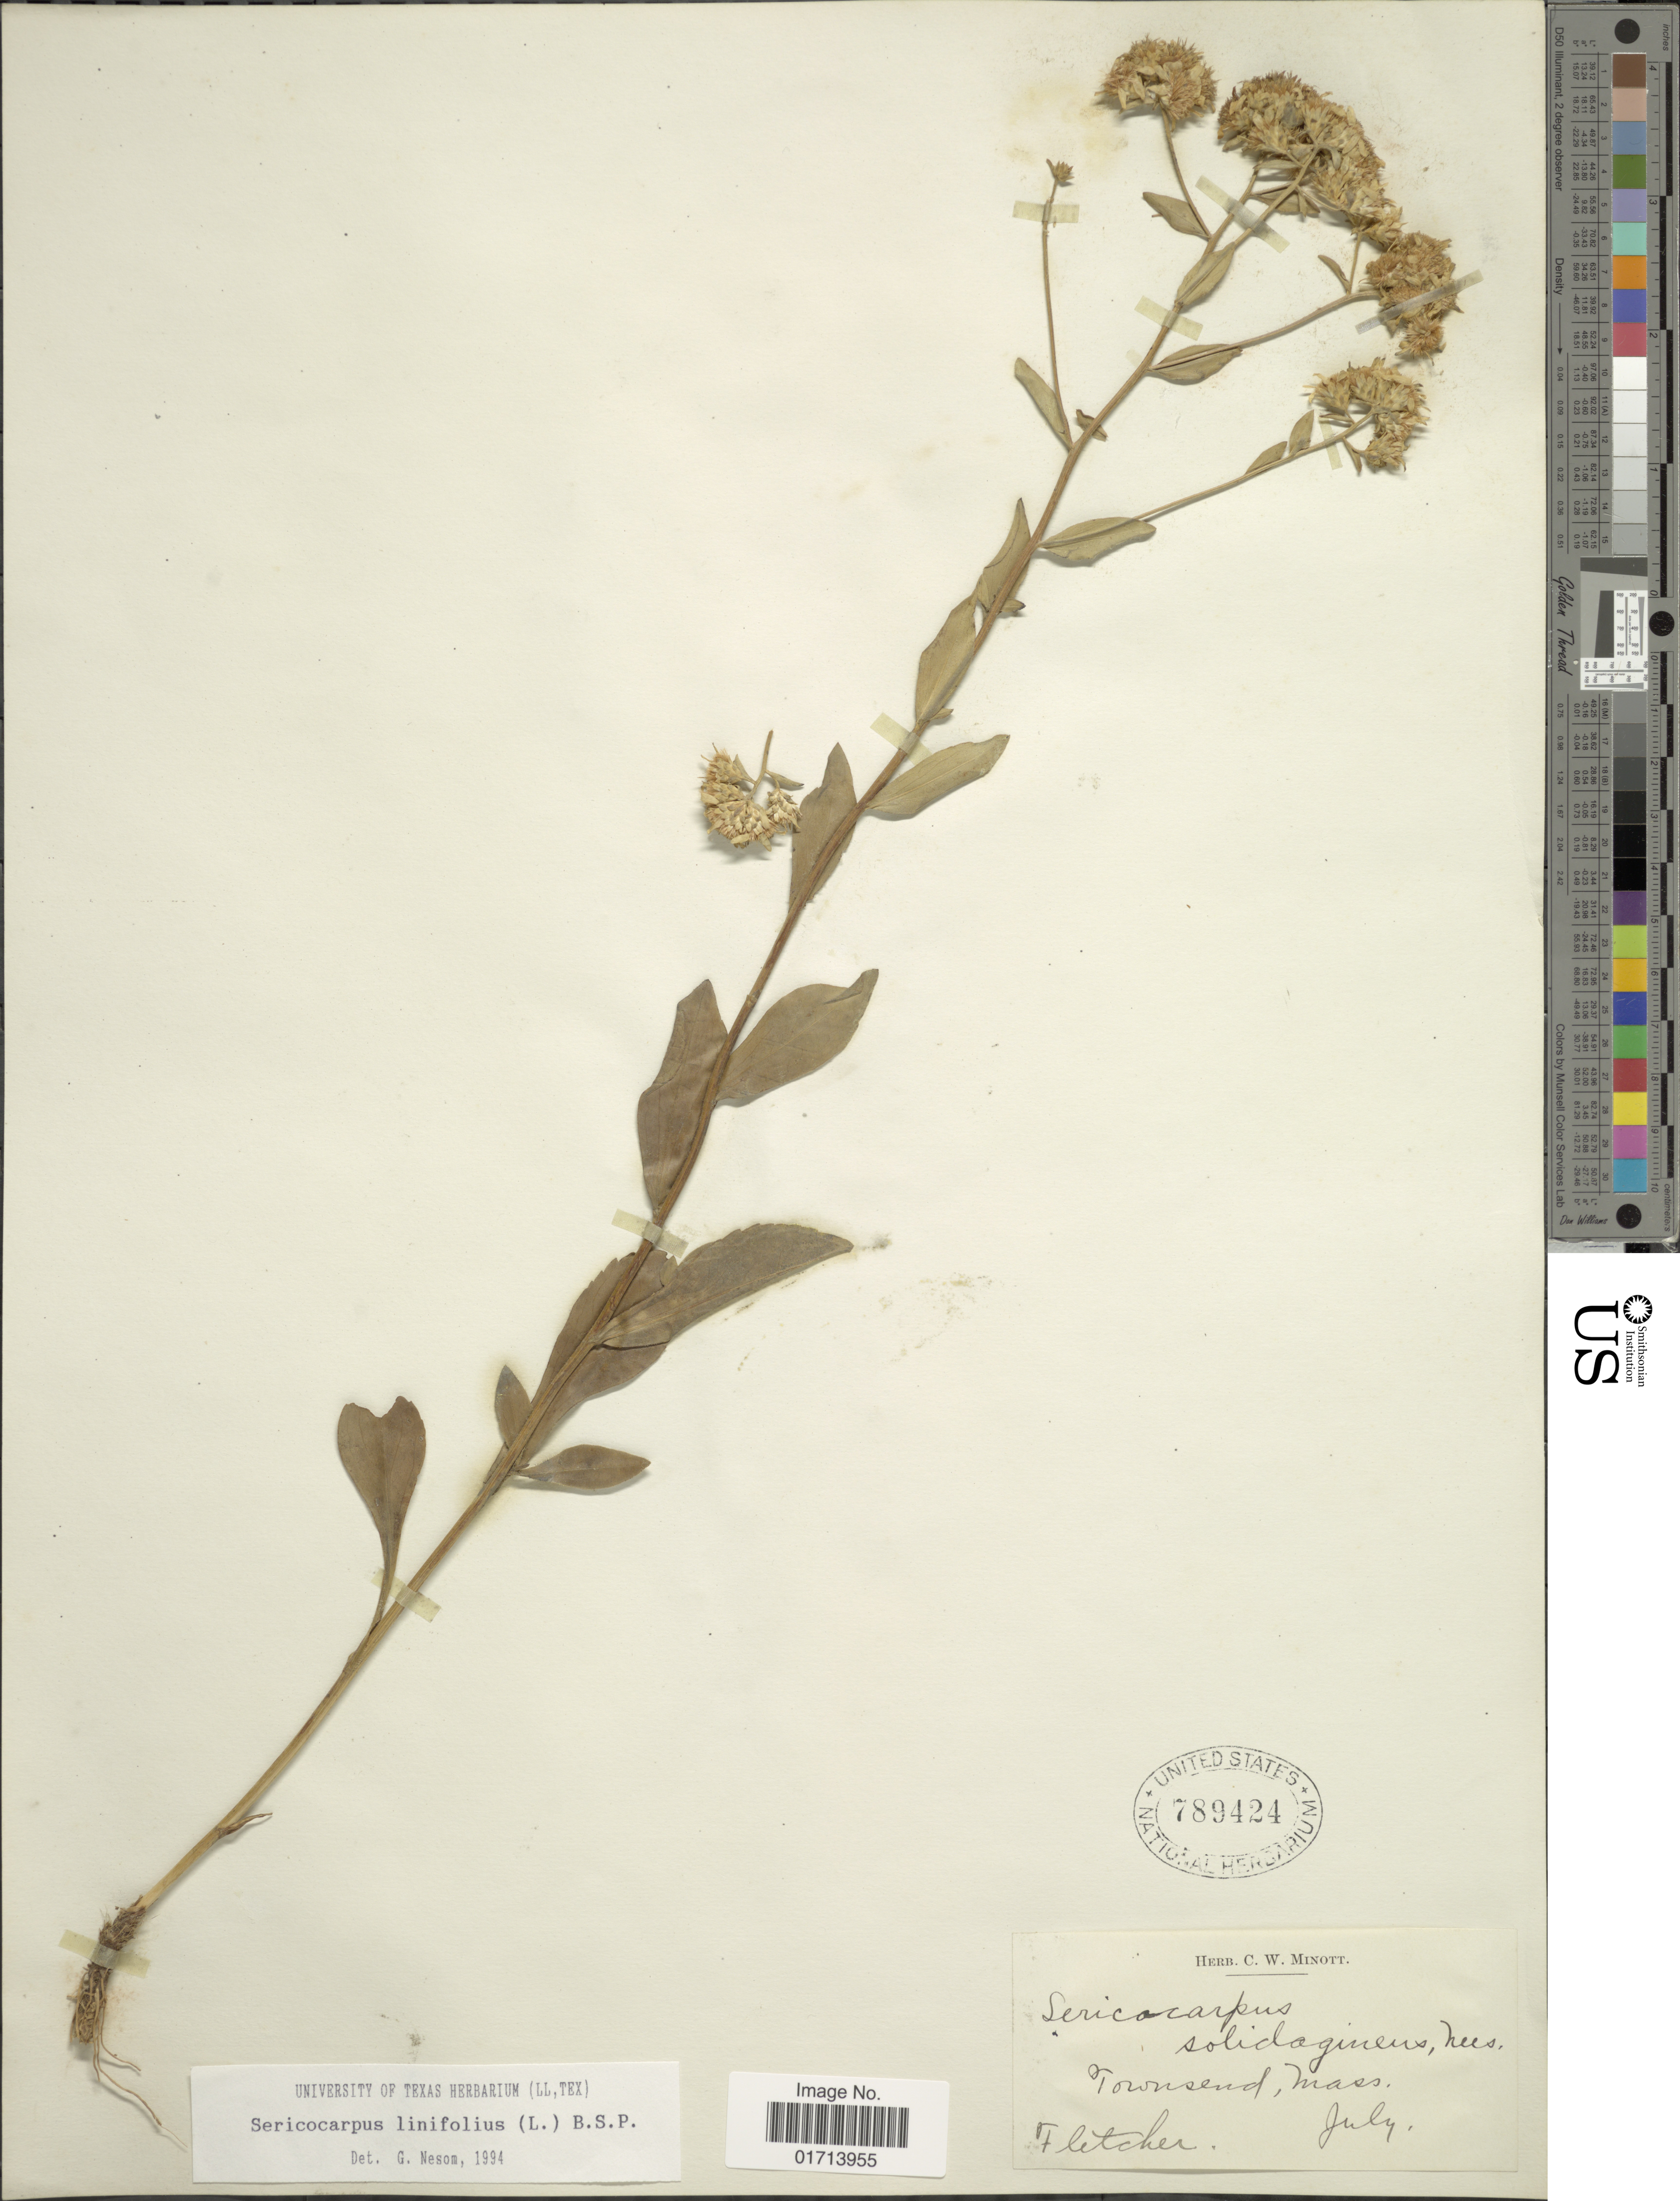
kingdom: Plantae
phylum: Tracheophyta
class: Magnoliopsida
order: Asterales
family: Asteraceae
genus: Sericocarpus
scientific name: Sericocarpus linifolius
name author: (L.) Britton, Stearns & Poggenb.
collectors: -. Fletcher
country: United States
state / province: Massachusetts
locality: Townsend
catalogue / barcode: US 789424